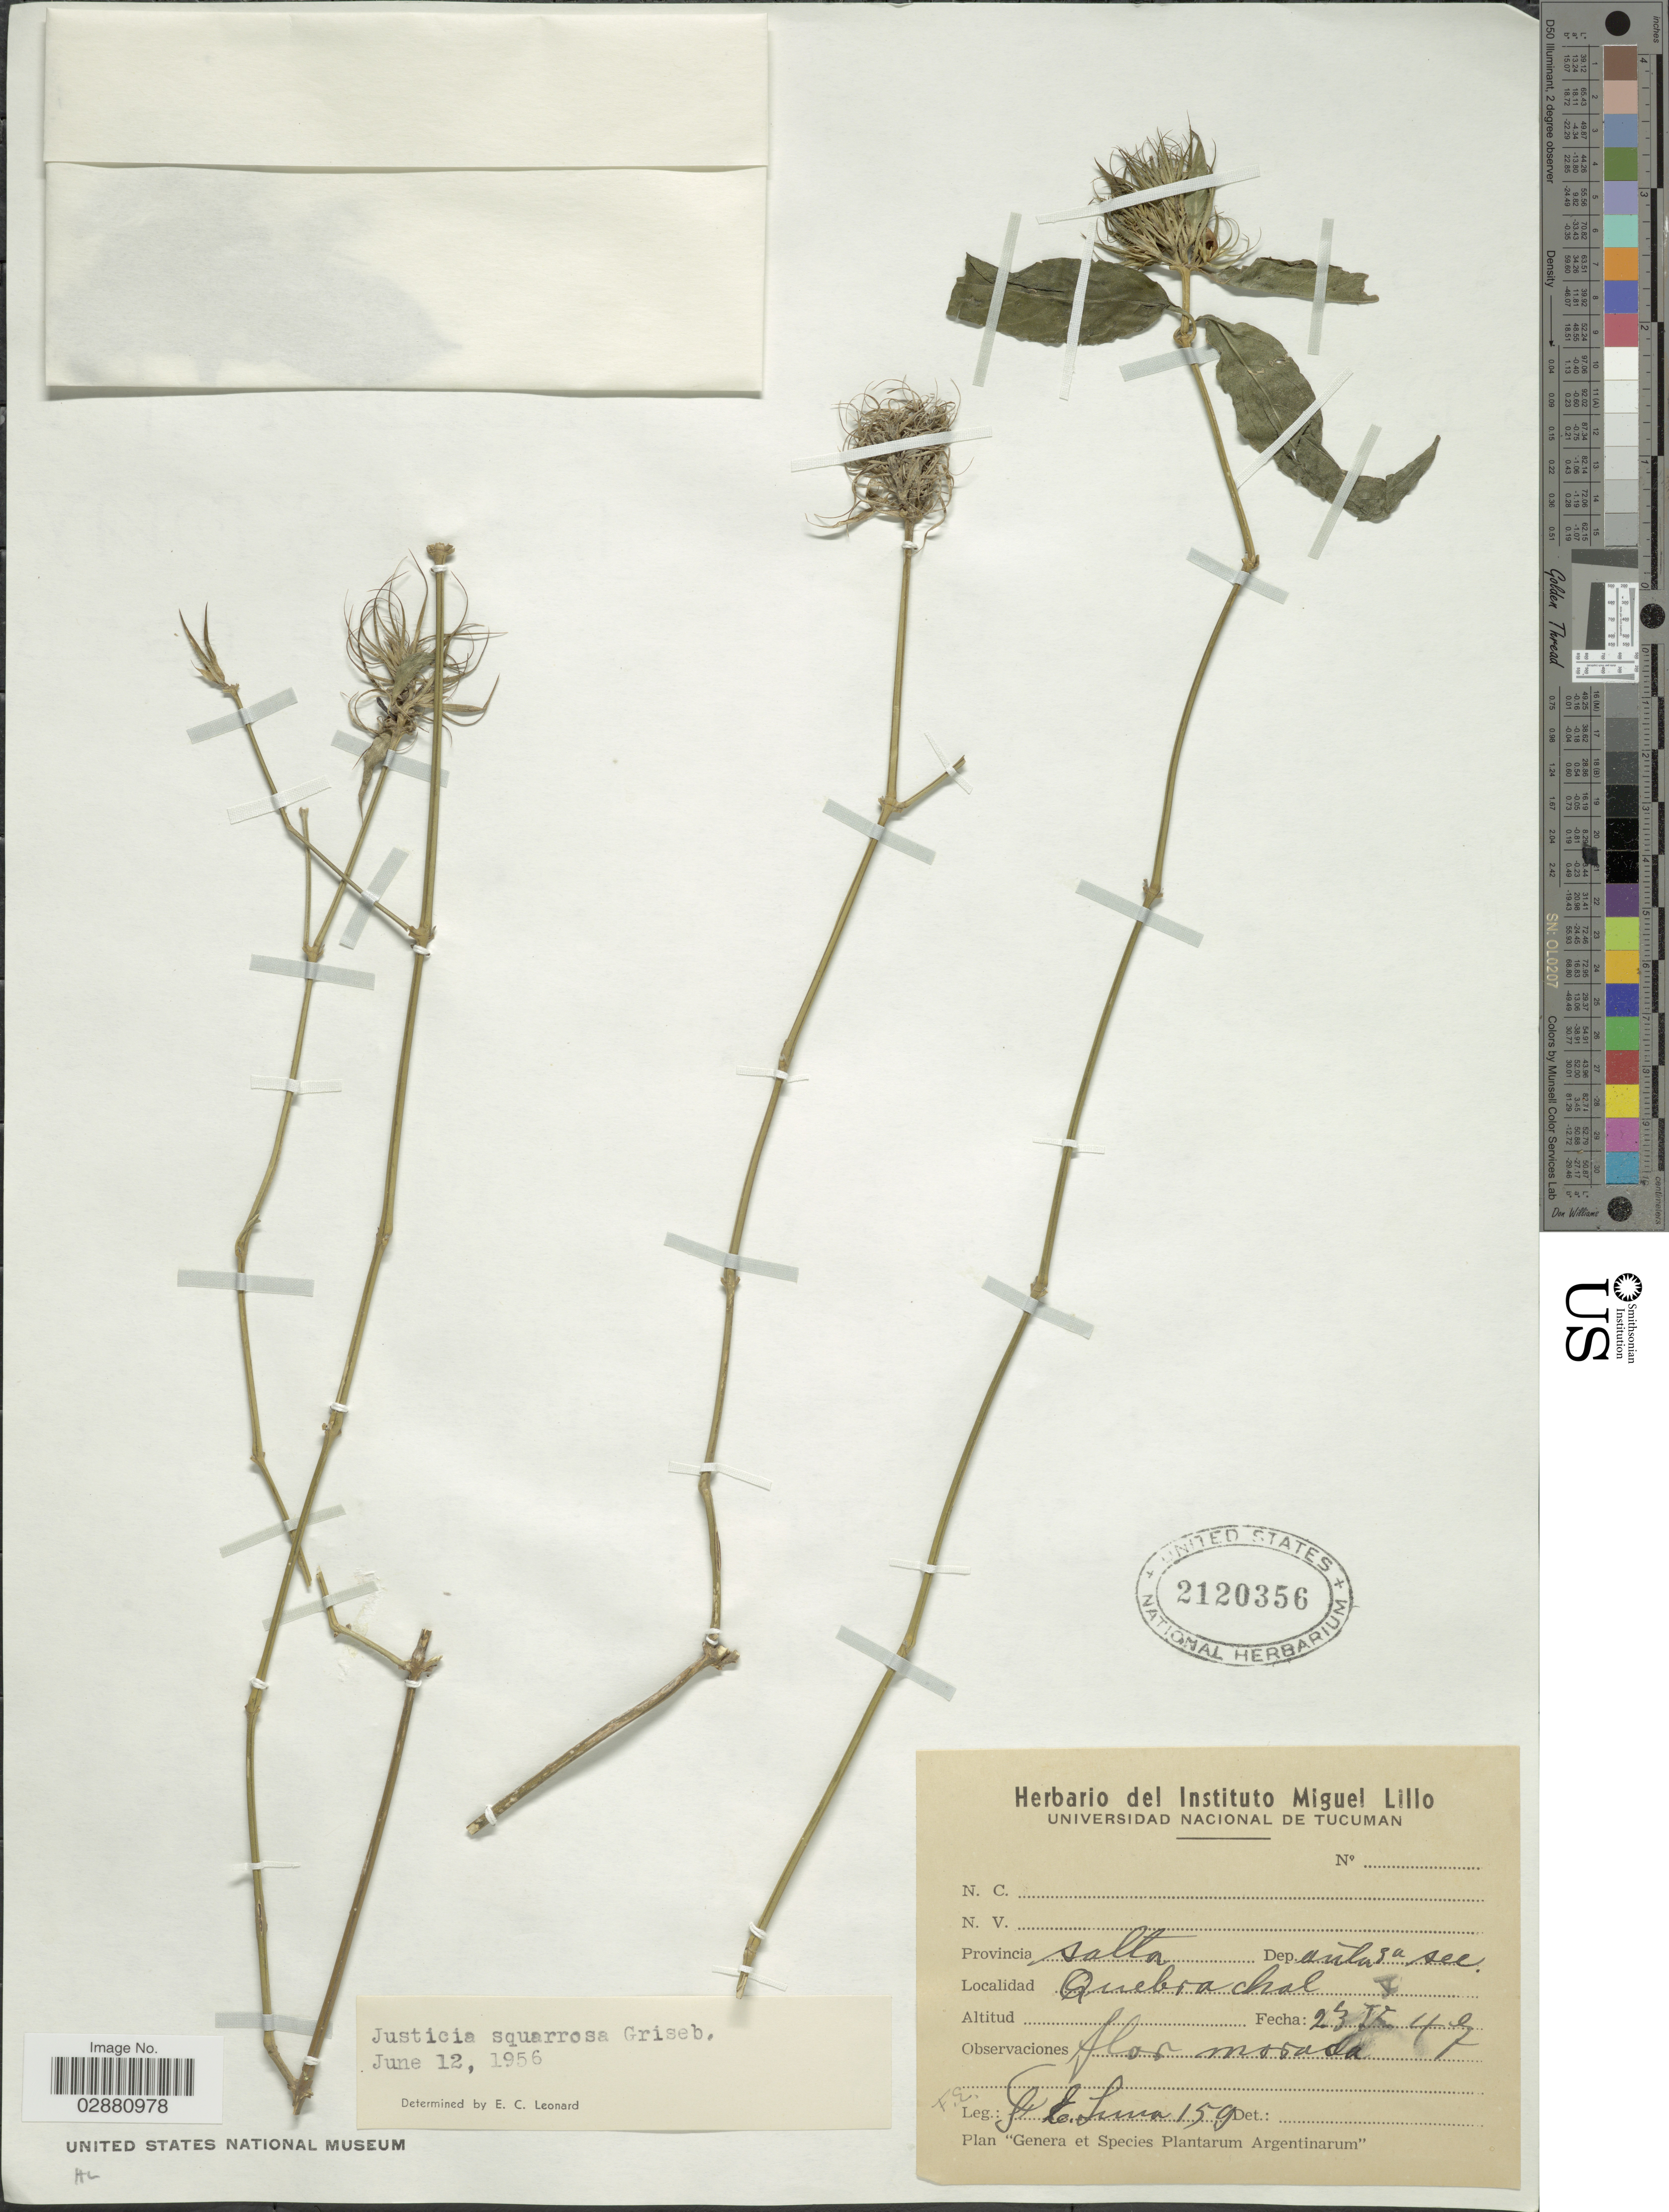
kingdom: Plantae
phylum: Tracheophyta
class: Magnoliopsida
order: Lamiales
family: Acanthaceae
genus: Justicia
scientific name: Justicia squarrosa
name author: Griseb.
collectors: C. Luna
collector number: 159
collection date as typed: Transcribed d/m/y: 23/5/47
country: Argentina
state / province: Salta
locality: Provincia Salta. Dep. Anta. Quebrachal.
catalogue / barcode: US 2120356